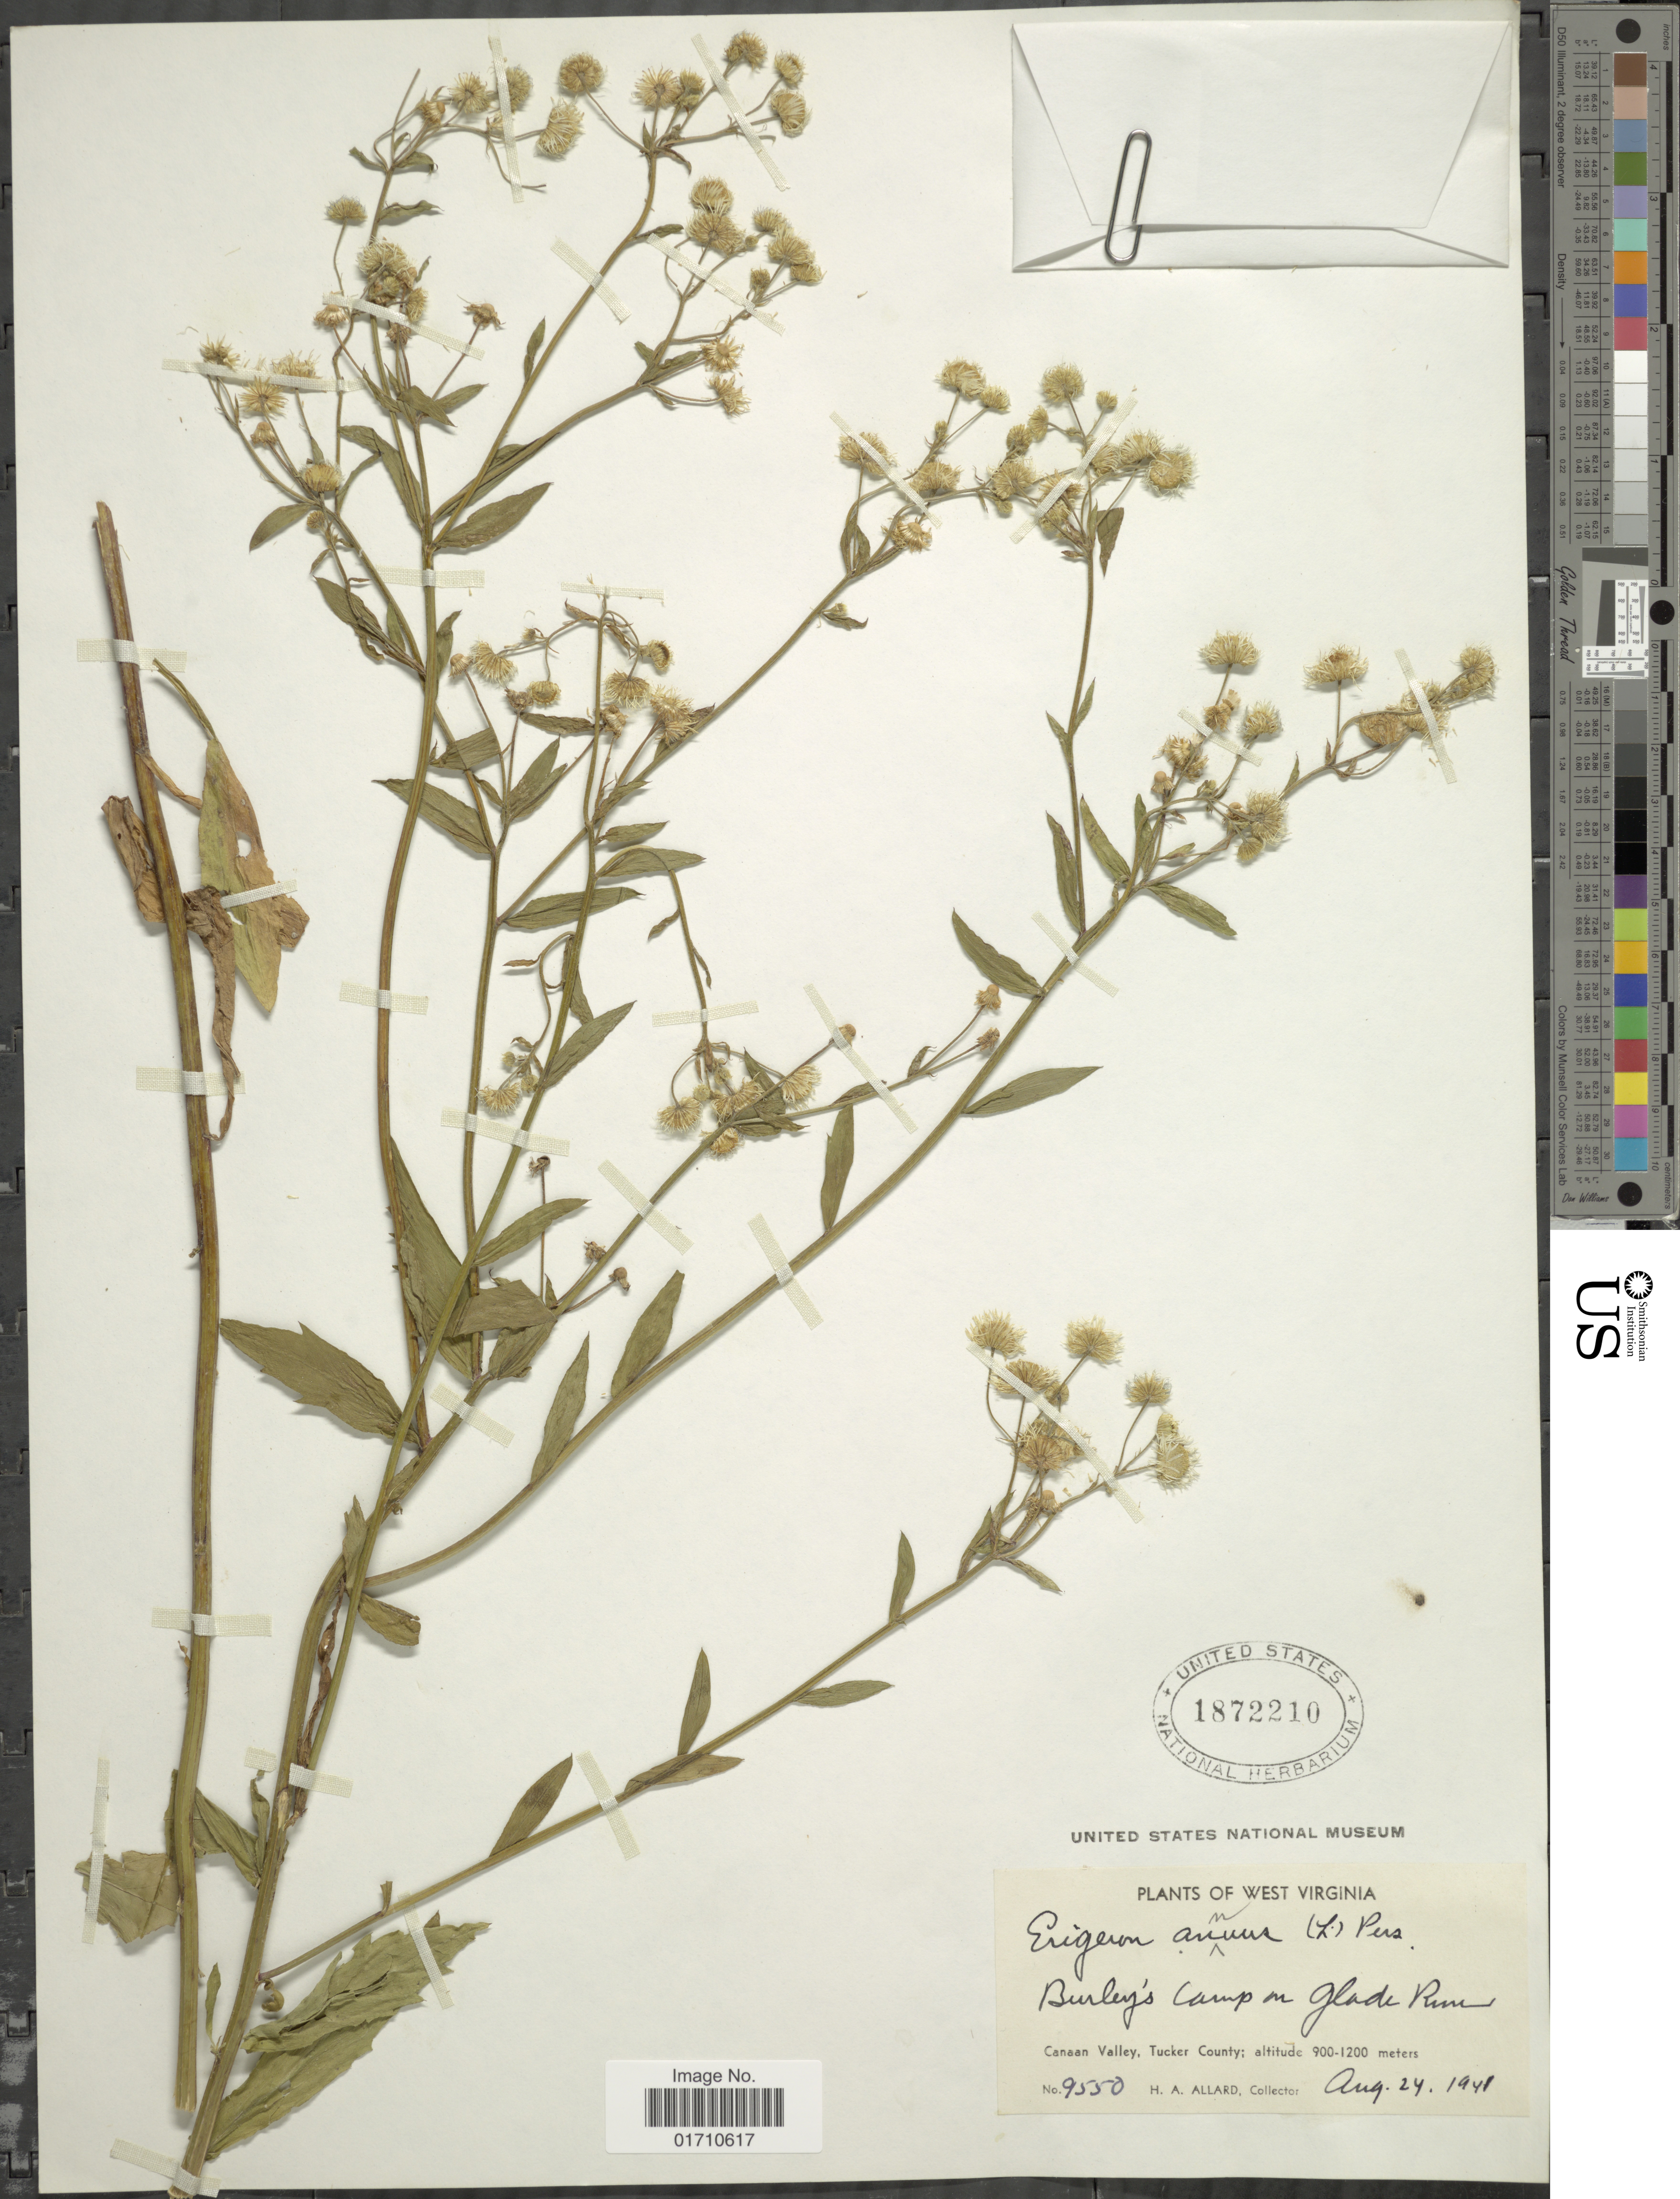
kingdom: Plantae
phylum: Tracheophyta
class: Magnoliopsida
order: Asterales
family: Asteraceae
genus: Erigeron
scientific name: Erigeron annuus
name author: (L.) Pers.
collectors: H. A. Allard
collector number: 9550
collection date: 1941-08-24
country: United States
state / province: West Virginia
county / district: Tucker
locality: Burley's Camp on Glade run, Canaan Valley, Tucker County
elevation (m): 900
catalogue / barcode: US 1872210